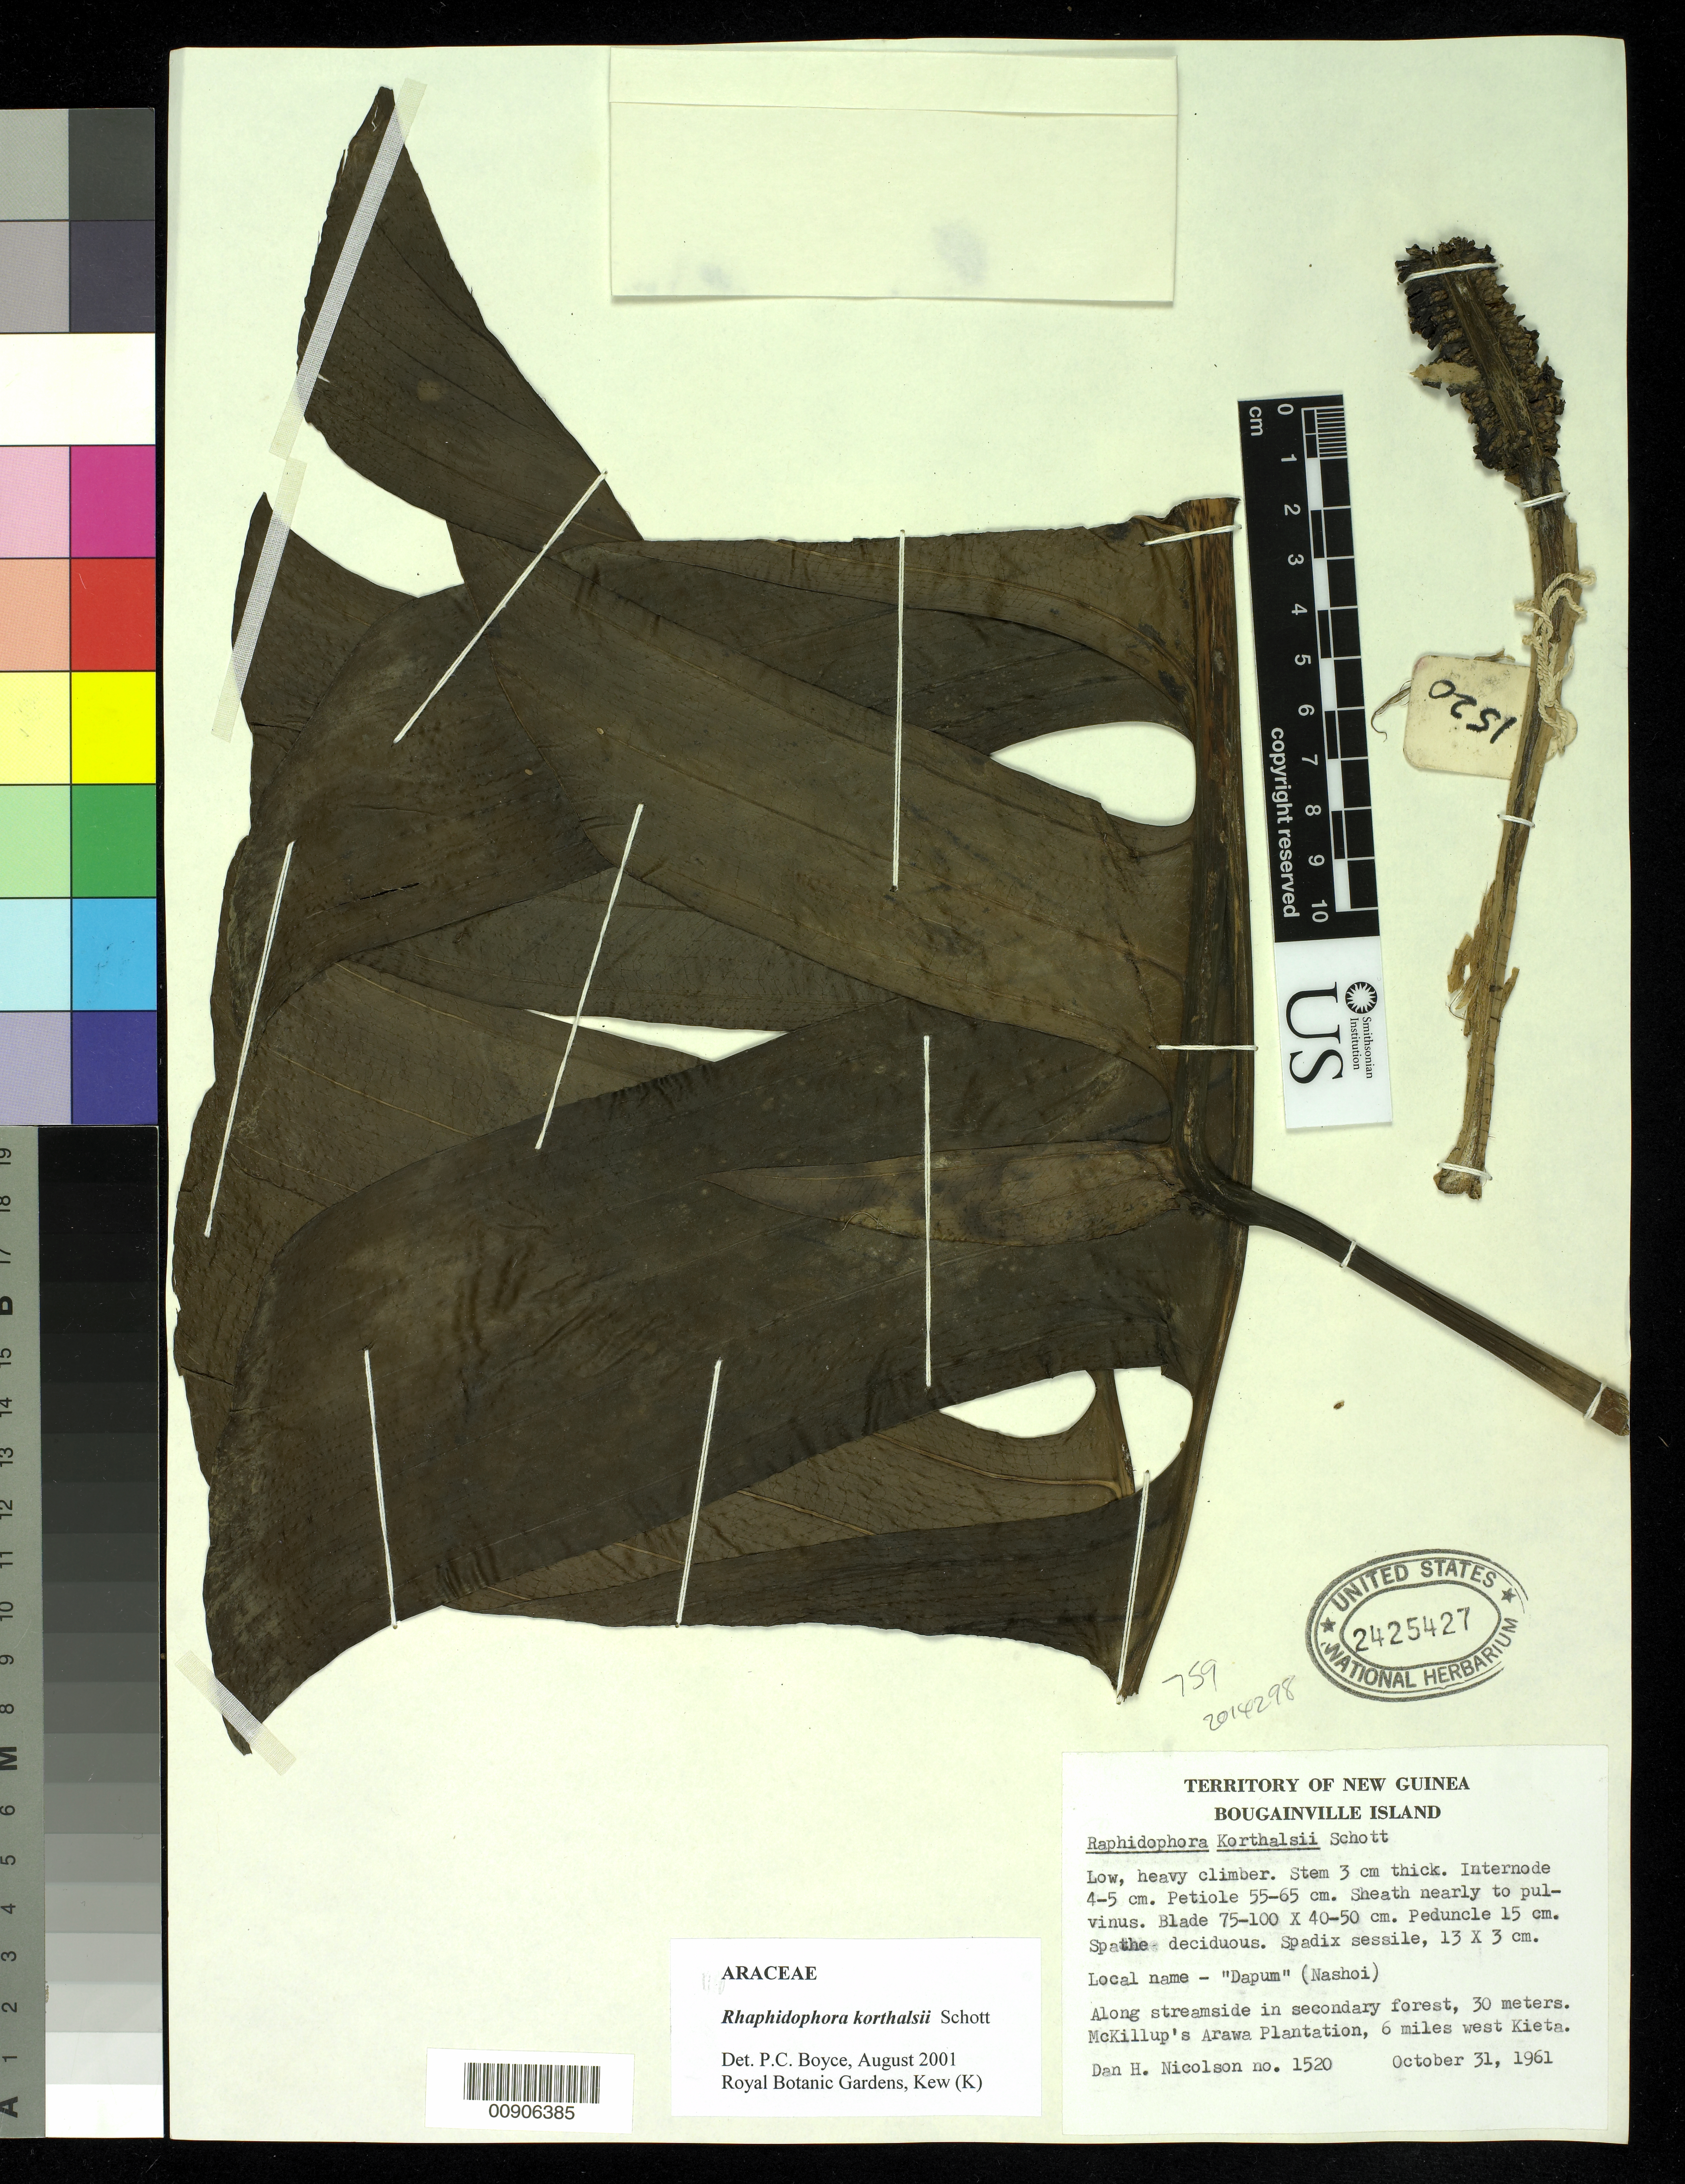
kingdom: Plantae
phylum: Tracheophyta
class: Liliopsida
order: Alismatales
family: Araceae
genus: Rhaphidophora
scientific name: Rhaphidophora korthalsii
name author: Schott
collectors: D. H. Nicolson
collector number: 1520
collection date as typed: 31 Oct 1961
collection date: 1961-10-31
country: Papua New Guinea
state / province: Bougainville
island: Bougainville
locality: Along streamside in secondary forest, 30m; McKillup's Arawa Plantation, 6m W Kieta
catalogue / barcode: US 2425427